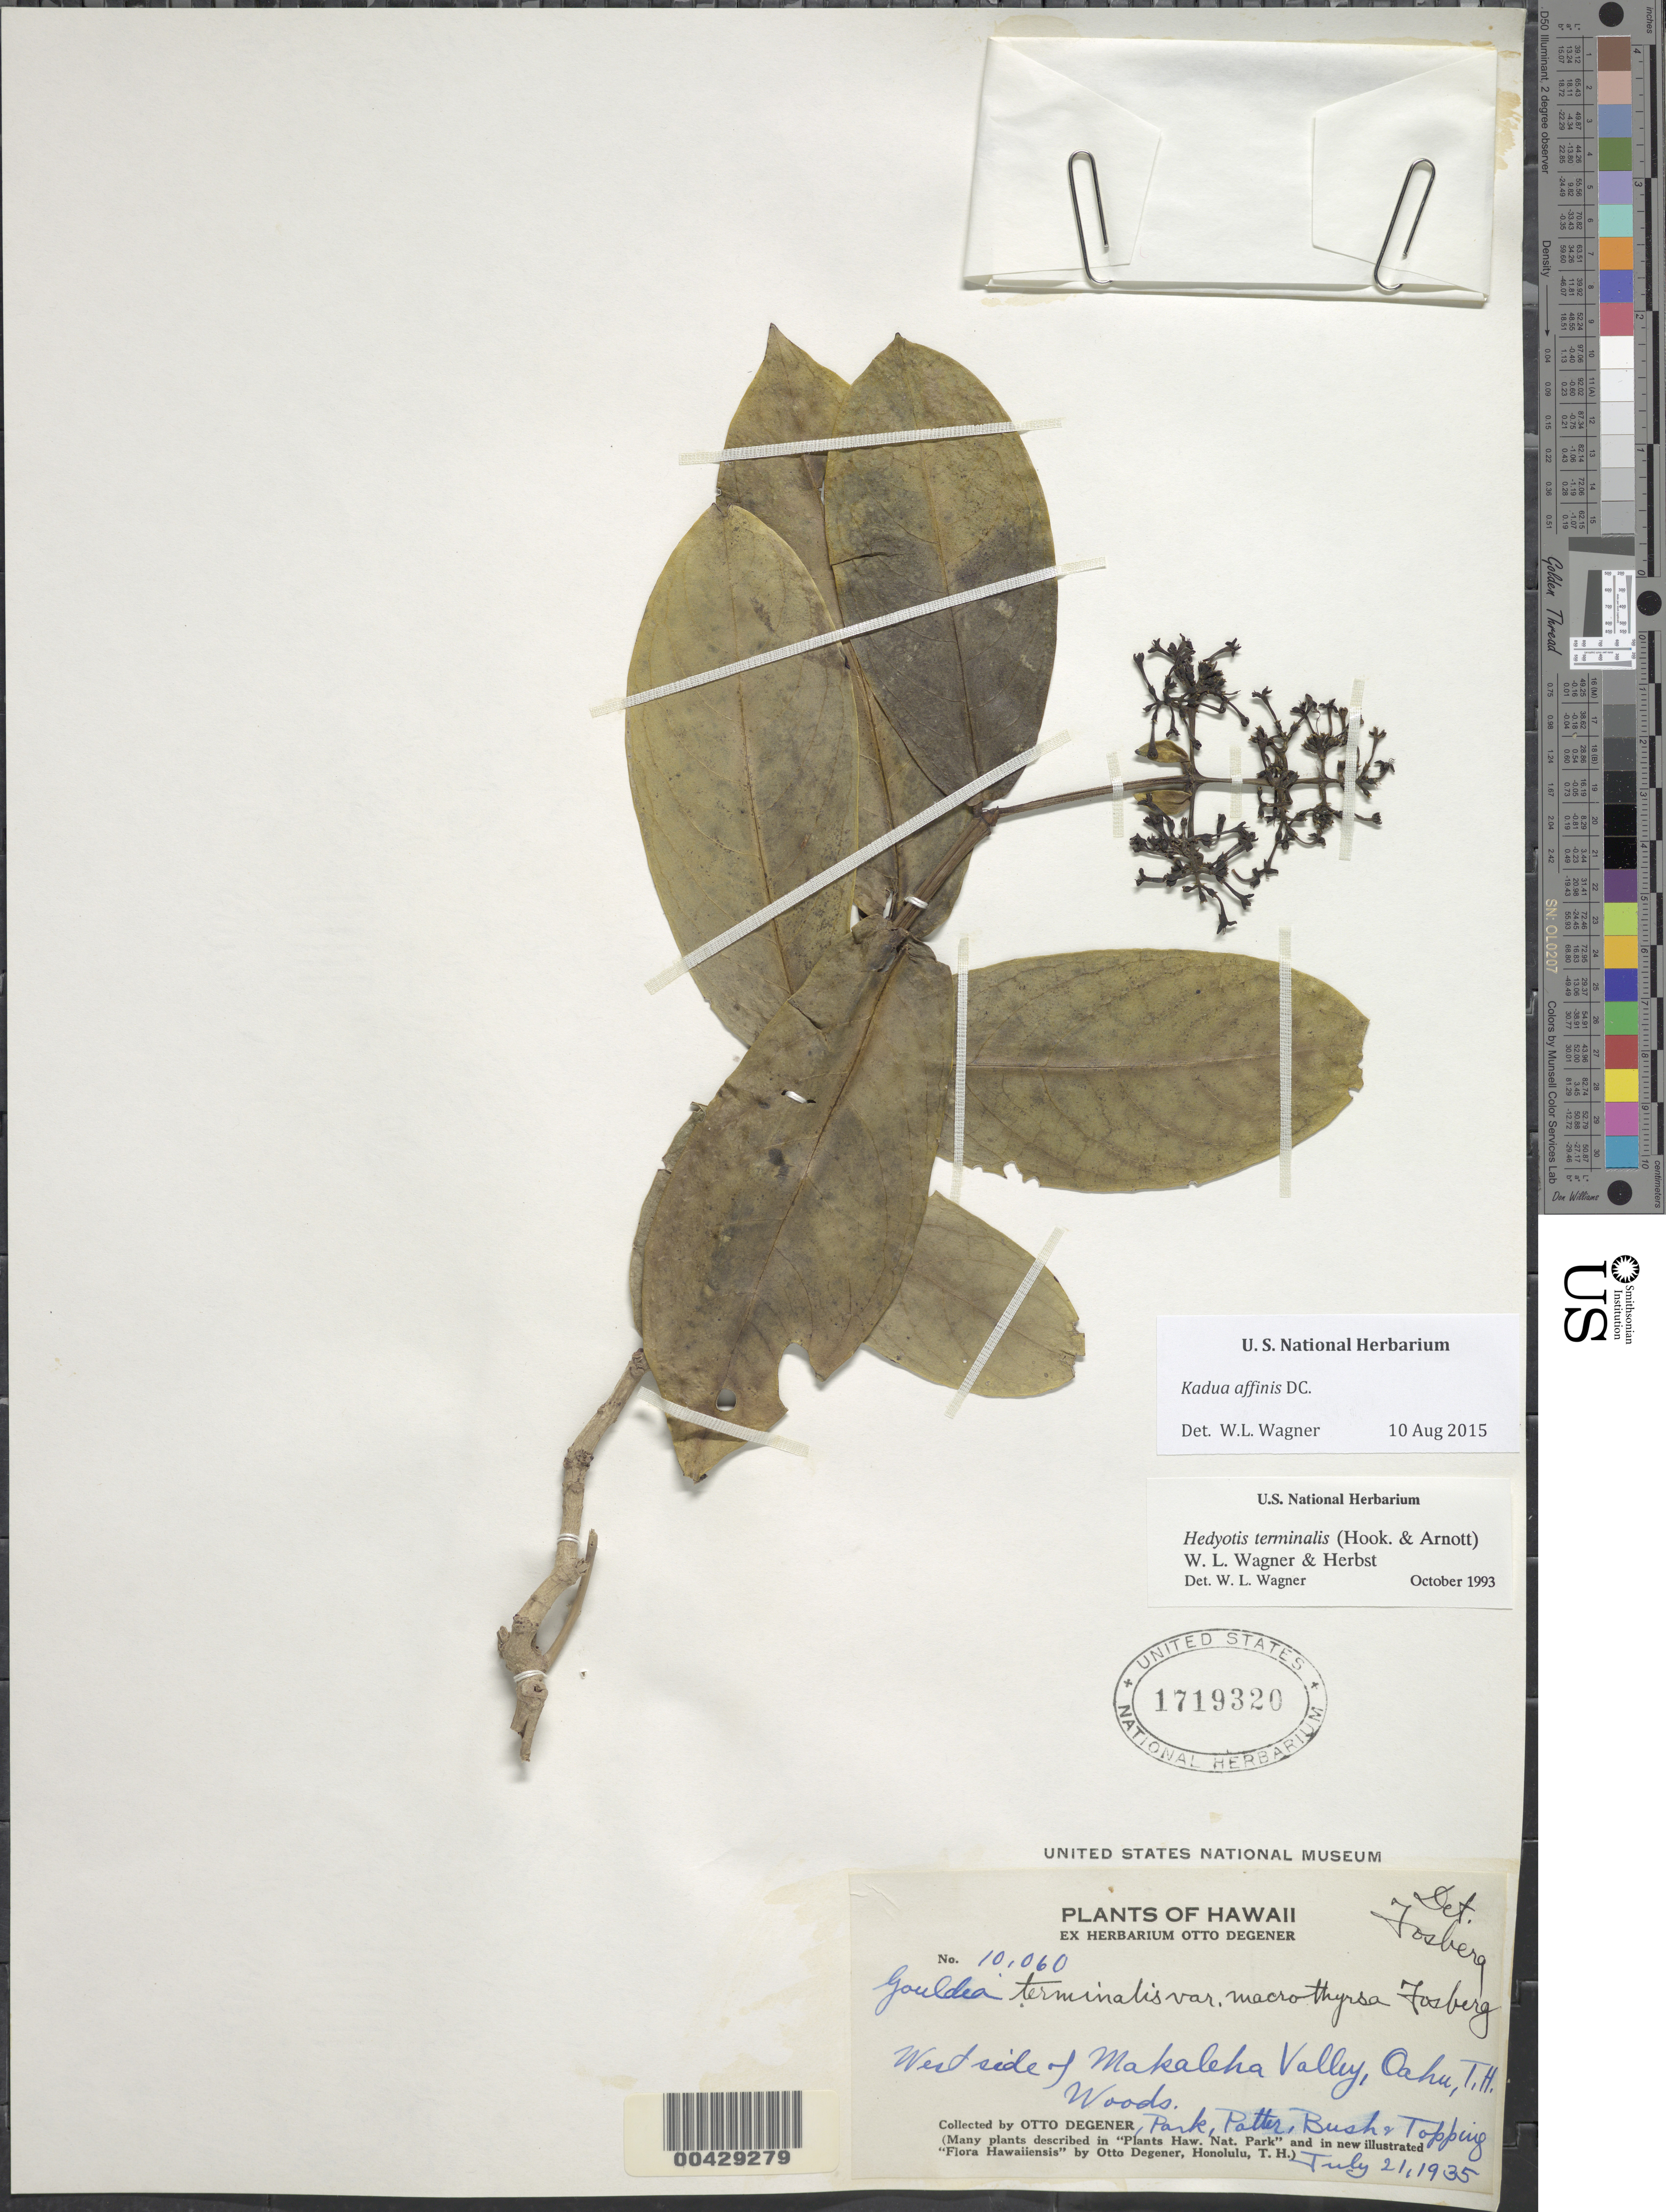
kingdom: Plantae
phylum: Tracheophyta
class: Magnoliopsida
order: Gentianales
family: Rubiaceae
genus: Kadua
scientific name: Kadua affinis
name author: DC.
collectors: O. Degener, Park, Potter, B. F. Bush & D. L. Topping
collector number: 10060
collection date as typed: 21 Jul 1935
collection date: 1935-07-21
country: United States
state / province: Hawaii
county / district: Honolulu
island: Oahu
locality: West side of Makaleha Valley.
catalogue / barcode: US 1719320